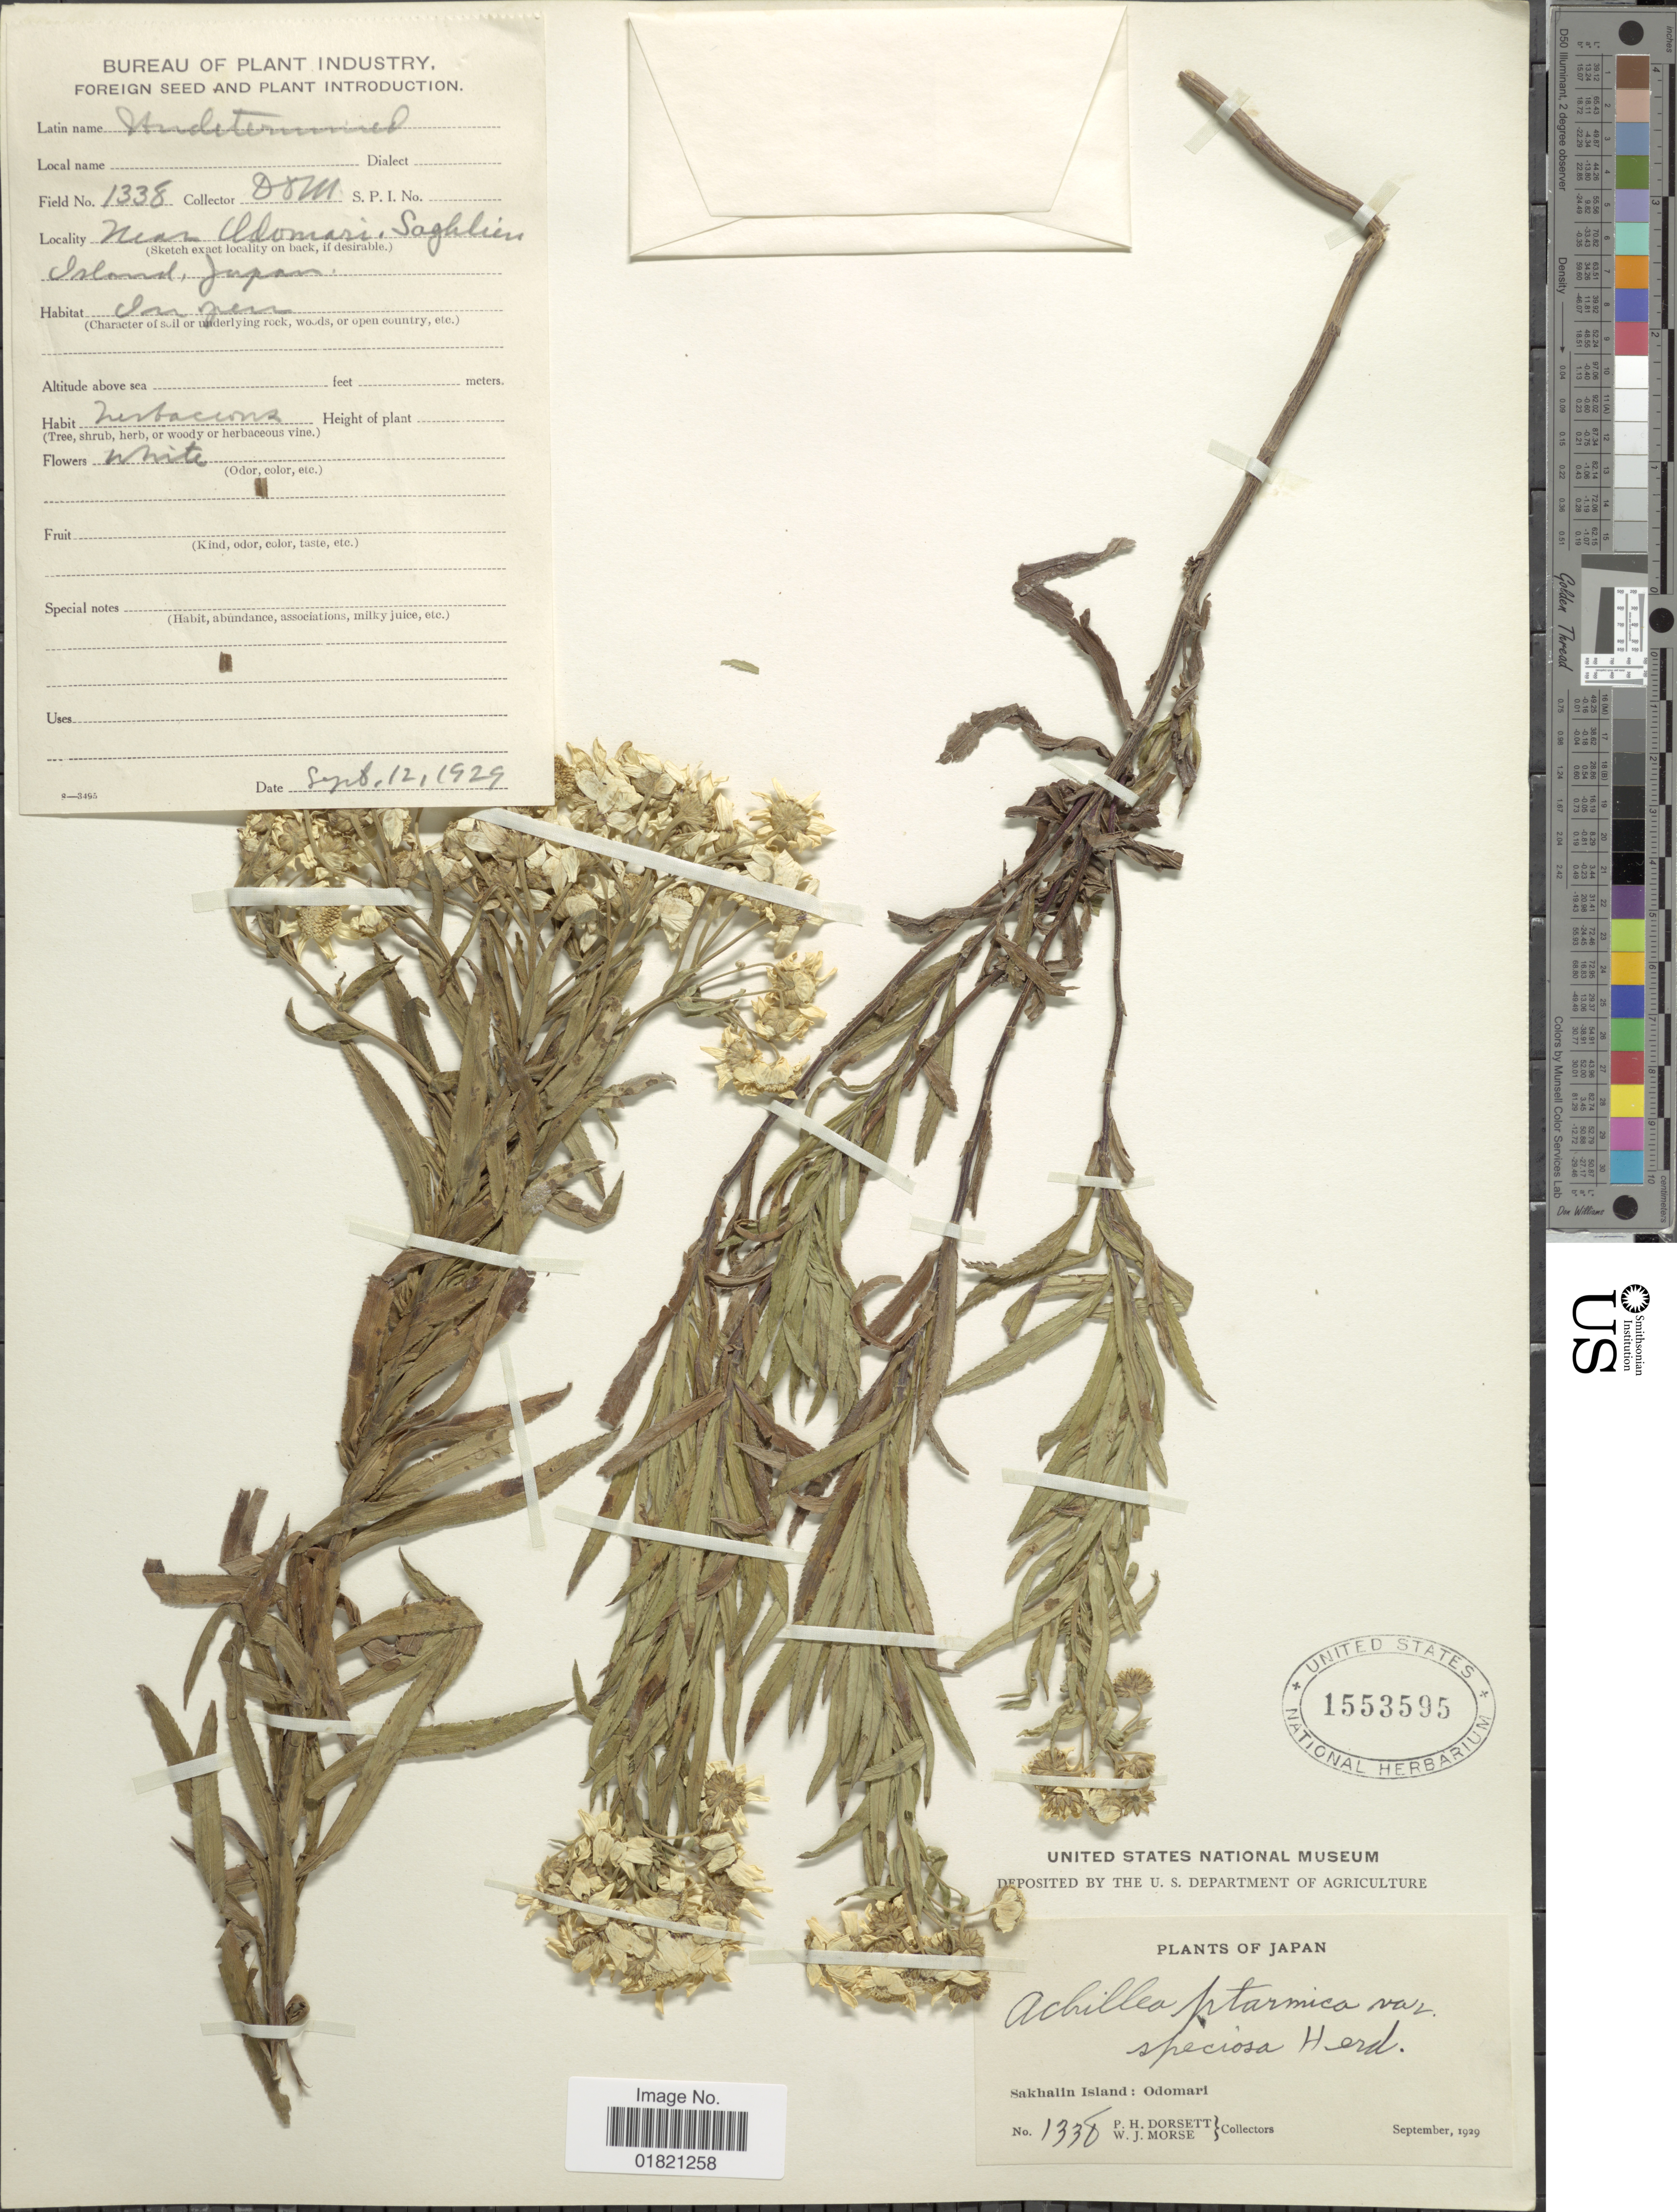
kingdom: Plantae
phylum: Tracheophyta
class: Magnoliopsida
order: Asterales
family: Asteraceae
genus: Achillea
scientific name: Achillea ptarmica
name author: L.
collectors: P. H. Dorsett & W. J. Morse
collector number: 1338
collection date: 1929-09-12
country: Russian Federation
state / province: Sakhalin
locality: Near Odomari, Saghlien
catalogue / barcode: US 1553595